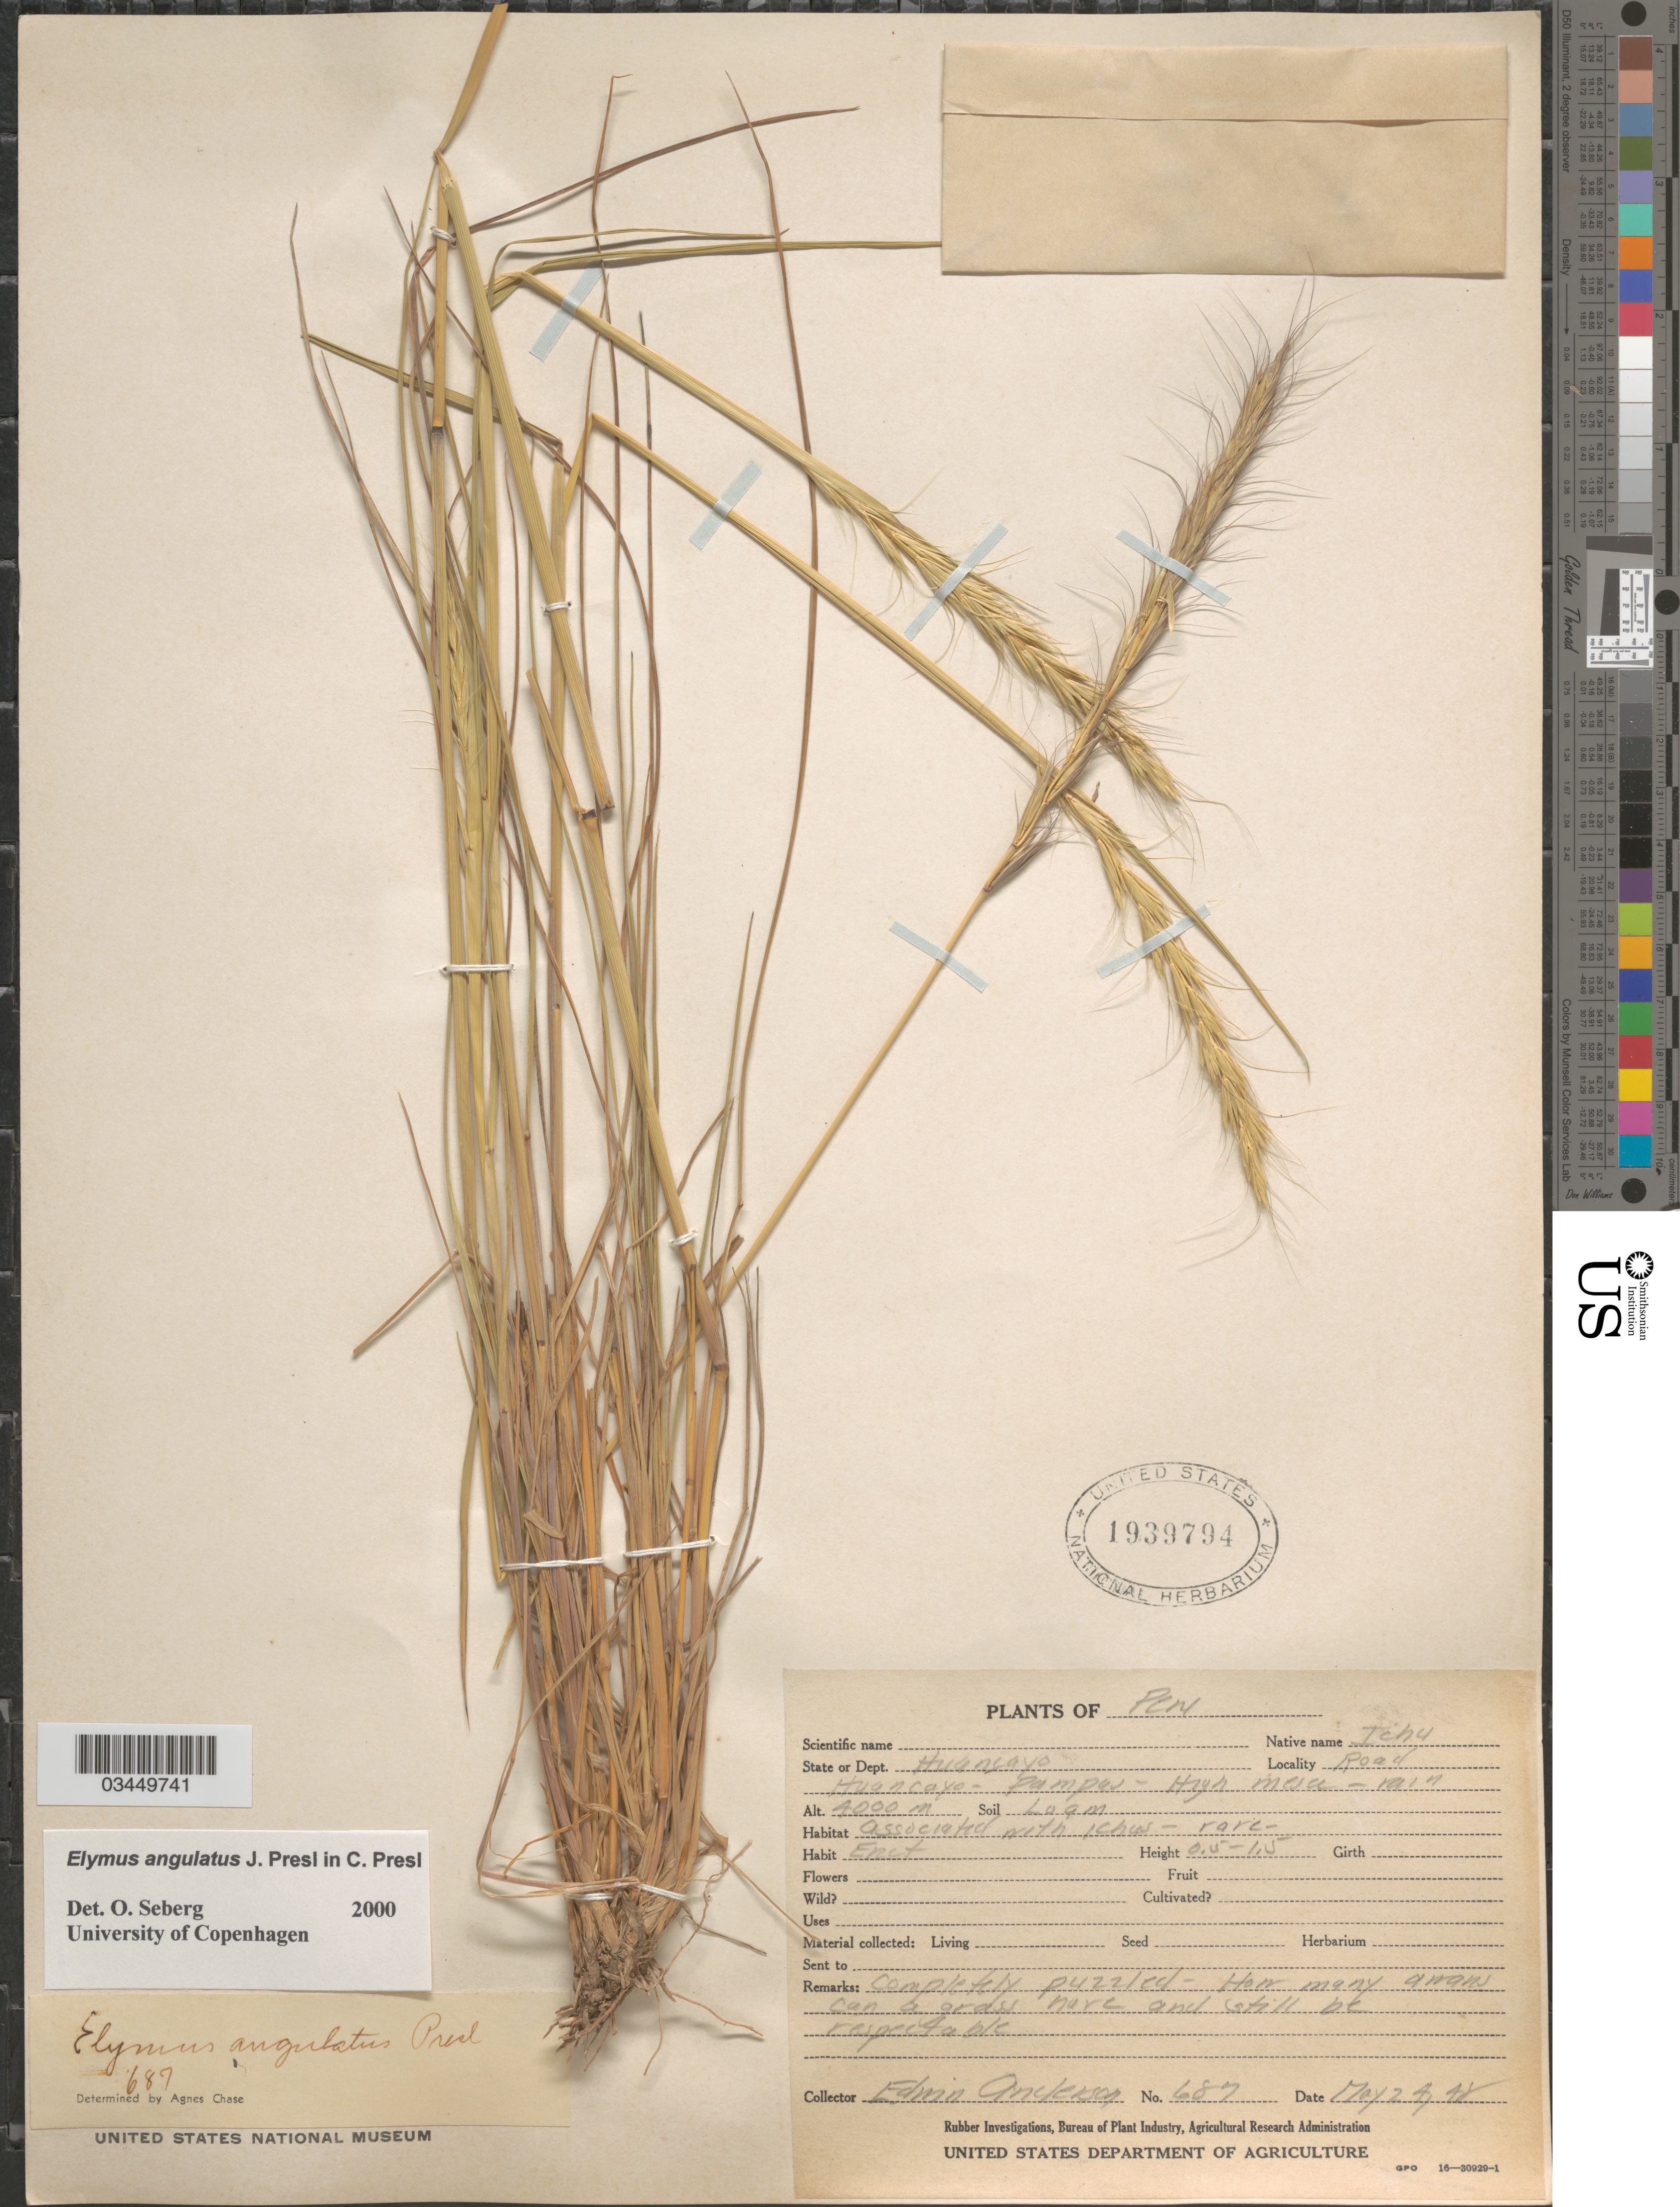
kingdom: Plantae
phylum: Tracheophyta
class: Liliopsida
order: Poales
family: Poaceae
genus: Elymus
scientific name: Elymus angulatus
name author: J. Presl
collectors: E. Anderson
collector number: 687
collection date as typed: Transcribed d/m/y: 28/5/48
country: Peru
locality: State or Dept. Huancayo. Road. Huancayo - Pampas - High mesa-rain.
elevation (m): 4000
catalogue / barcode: US 1939794